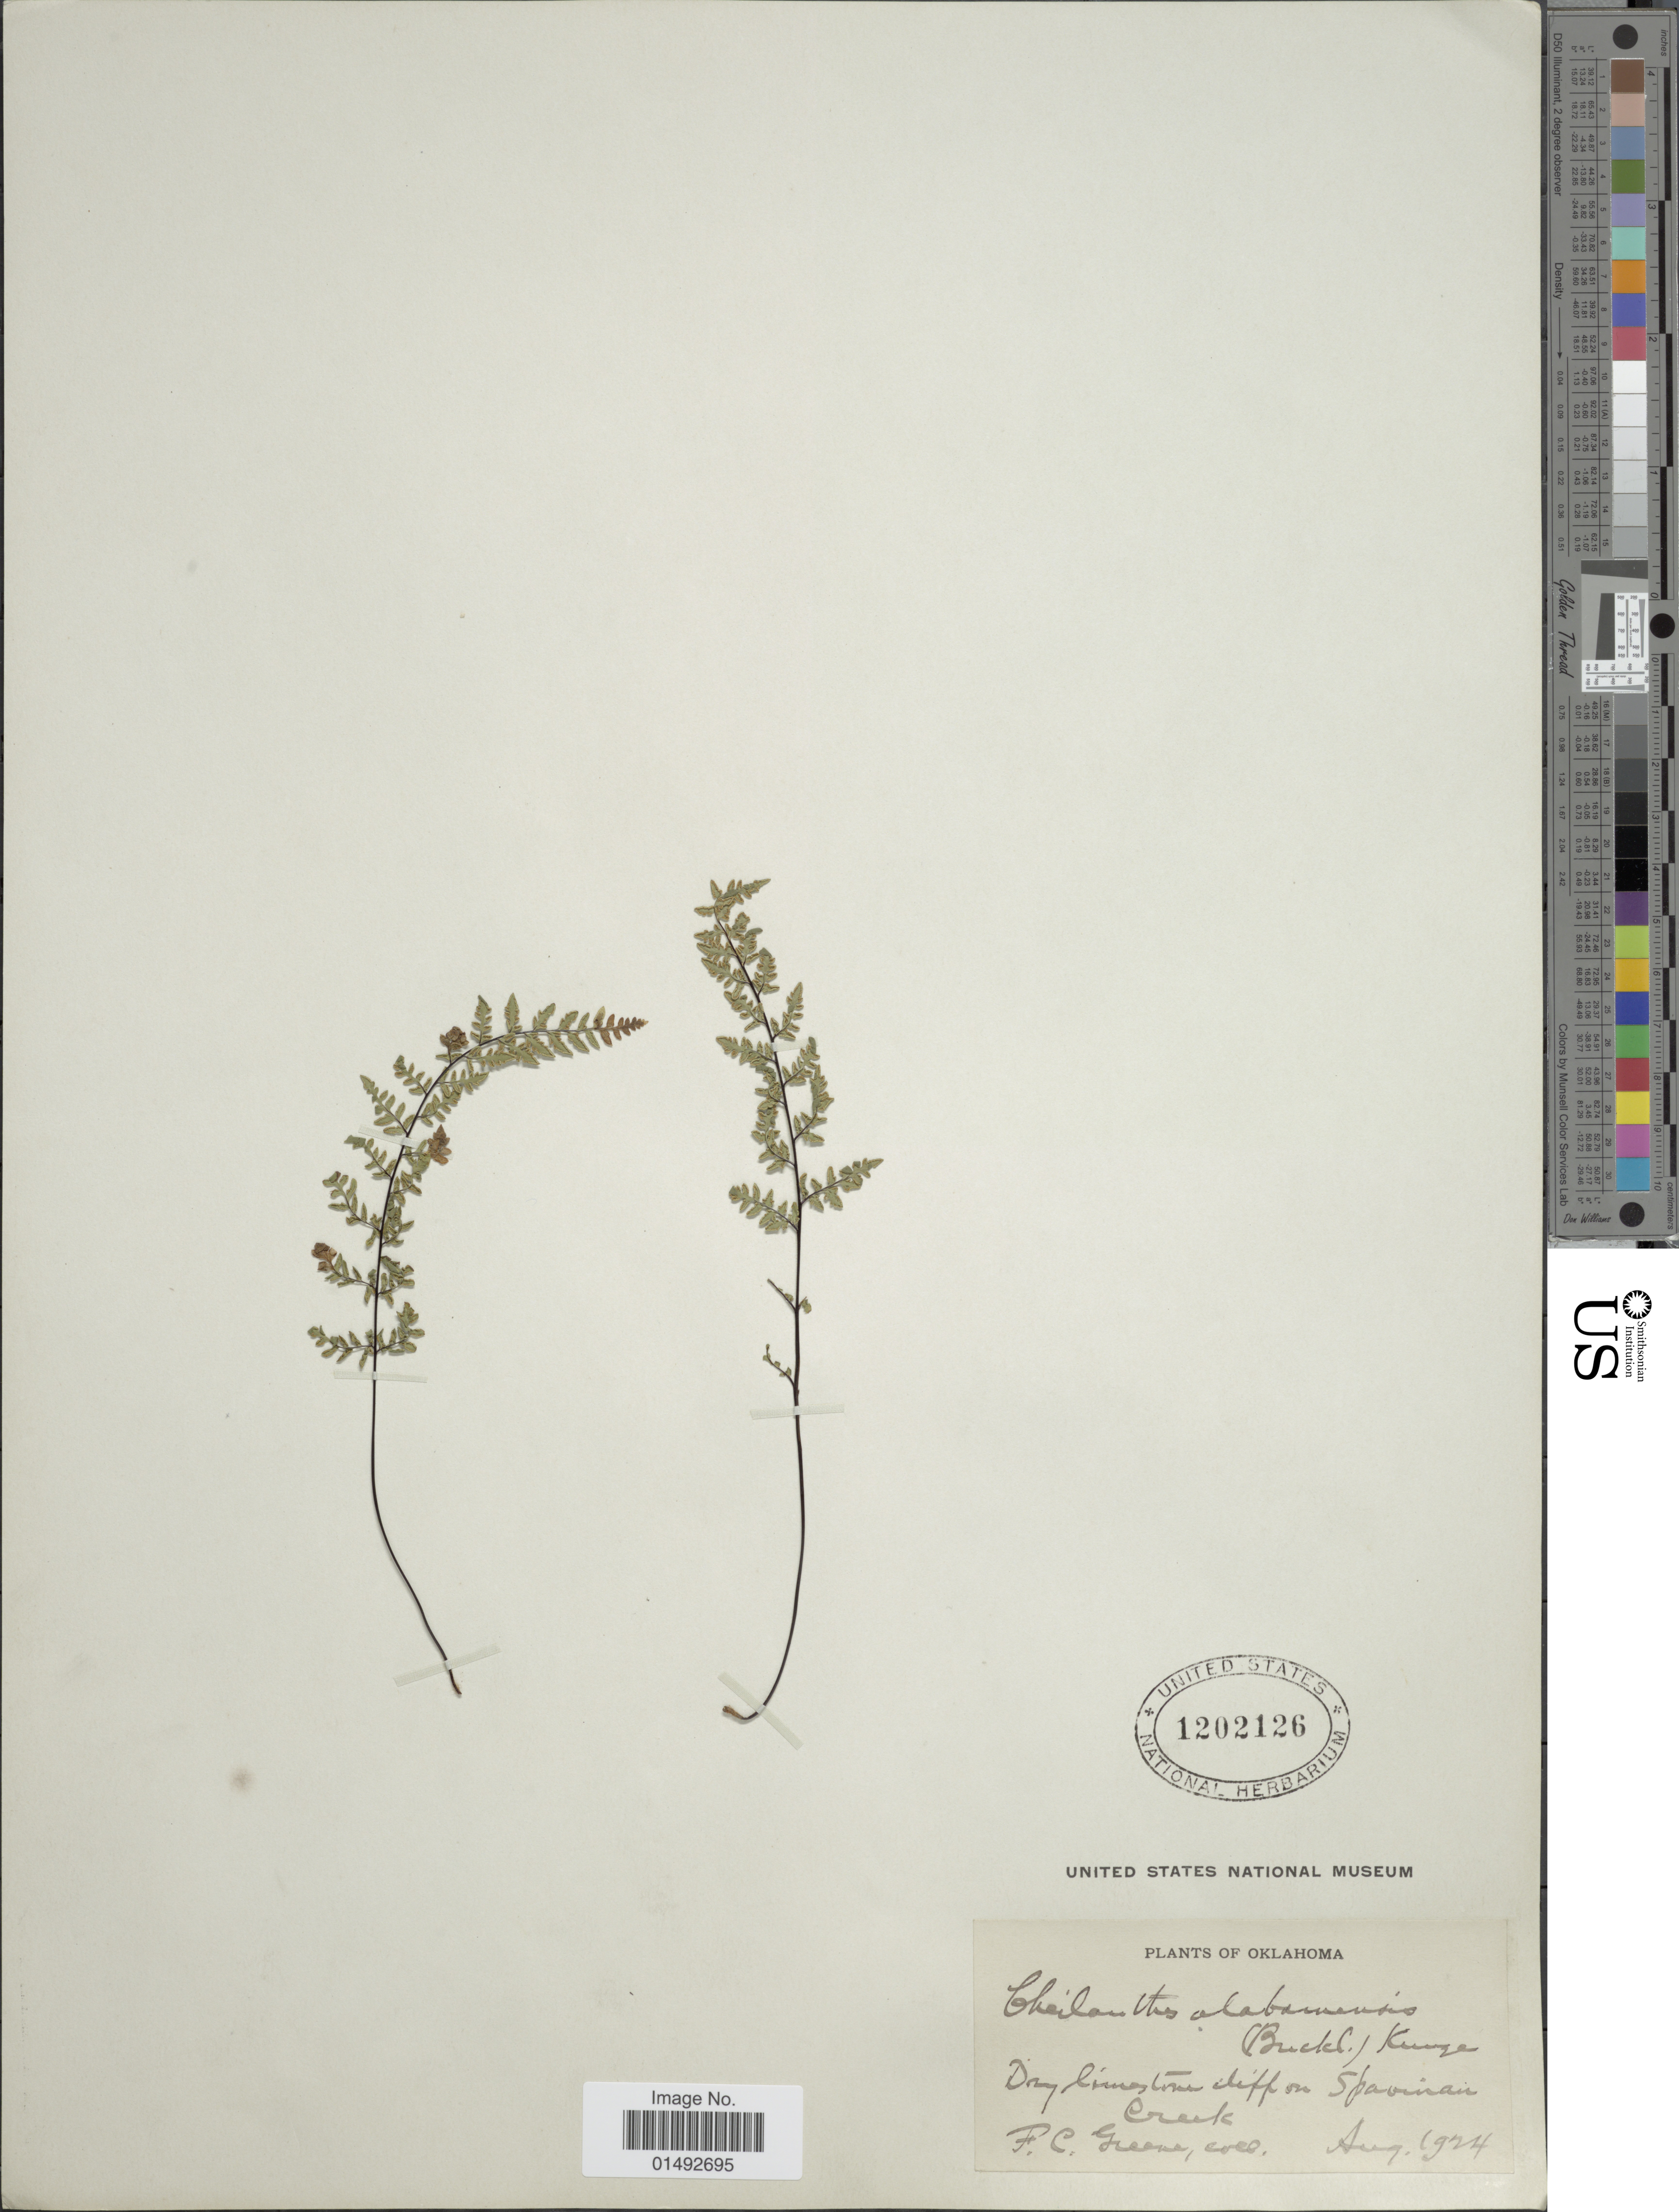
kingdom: Plantae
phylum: Tracheophyta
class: Polypodiopsida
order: Polypodiales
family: Pteridaceae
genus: Myriopteris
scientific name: Myriopteris alabamensis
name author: (Buckley) Grusz & Windham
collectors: F. C. Greene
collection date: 1924-08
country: United States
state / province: Oklahoma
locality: Dry limestone cliff on Spavinan Creek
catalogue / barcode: US 1202126